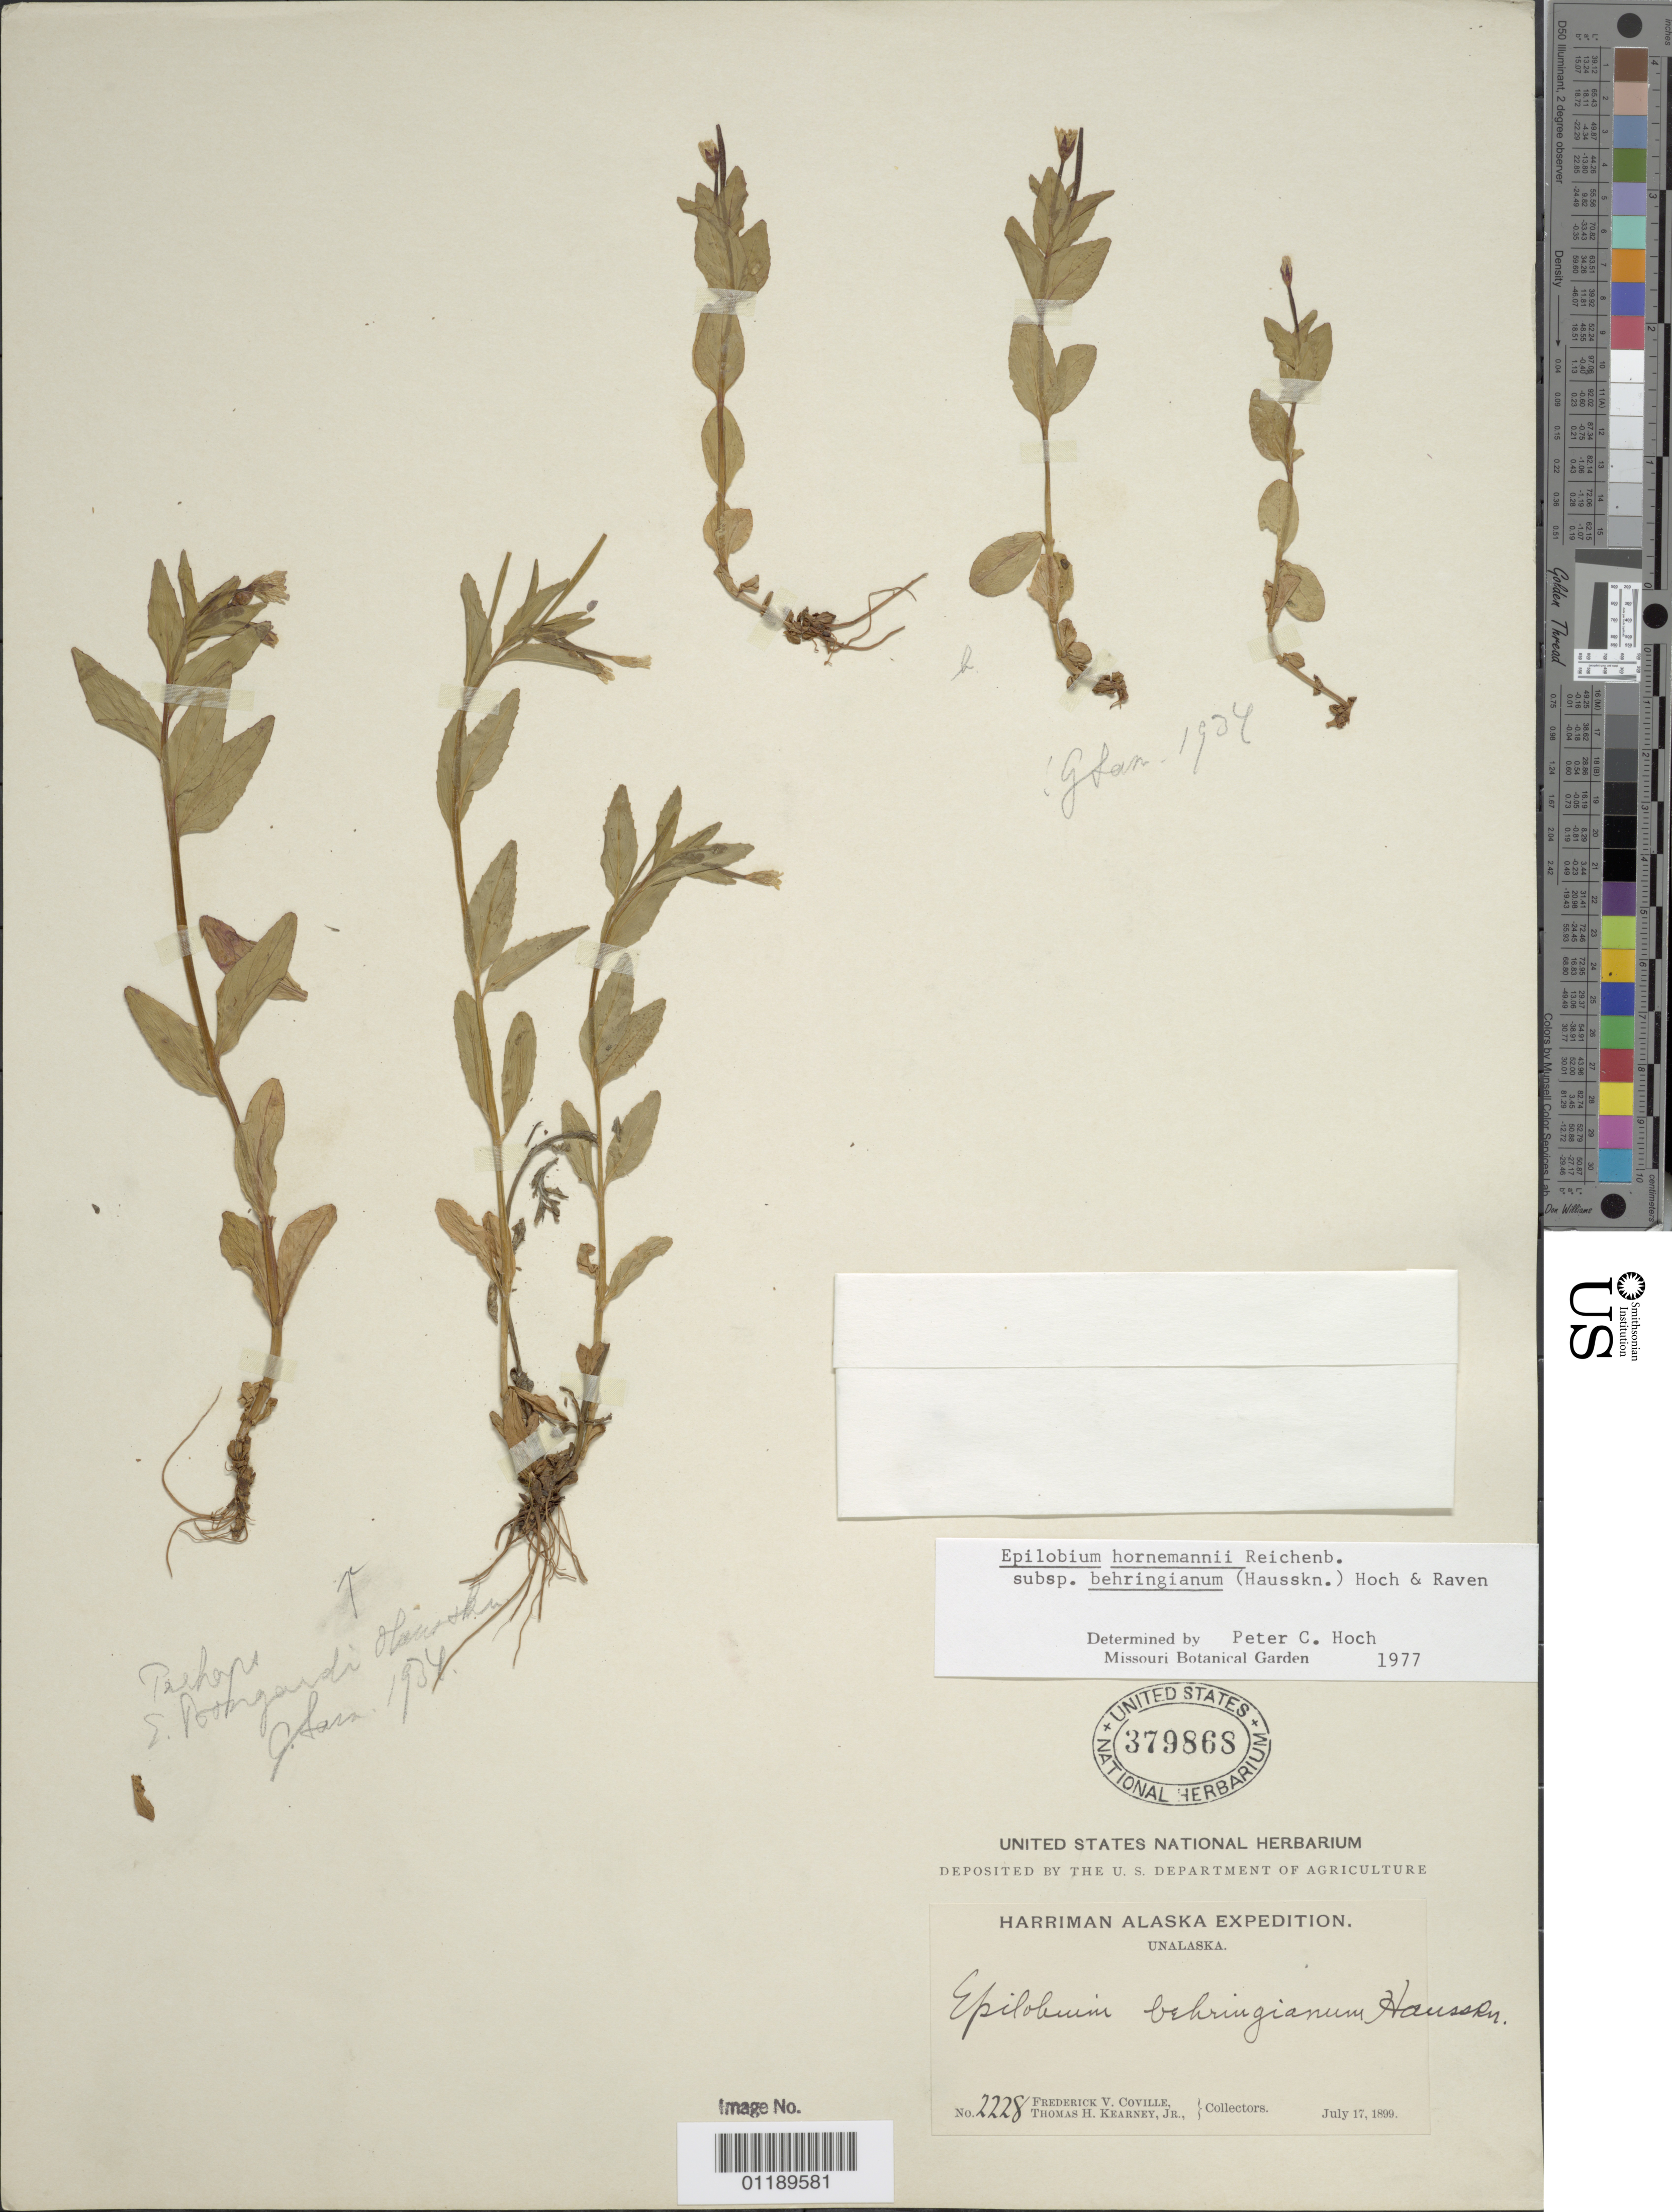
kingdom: Plantae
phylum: Tracheophyta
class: Magnoliopsida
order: Myrtales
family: Onagraceae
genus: Epilobium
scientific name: Epilobium hornemannii subsp. behringianum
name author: (Hausskn.) Hoch & P.H. Raven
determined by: Hoch, P. C.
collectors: F. V. Coville & T. H. Kearney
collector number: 2228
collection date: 1899-07-17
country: United States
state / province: Alaska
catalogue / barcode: US 379868